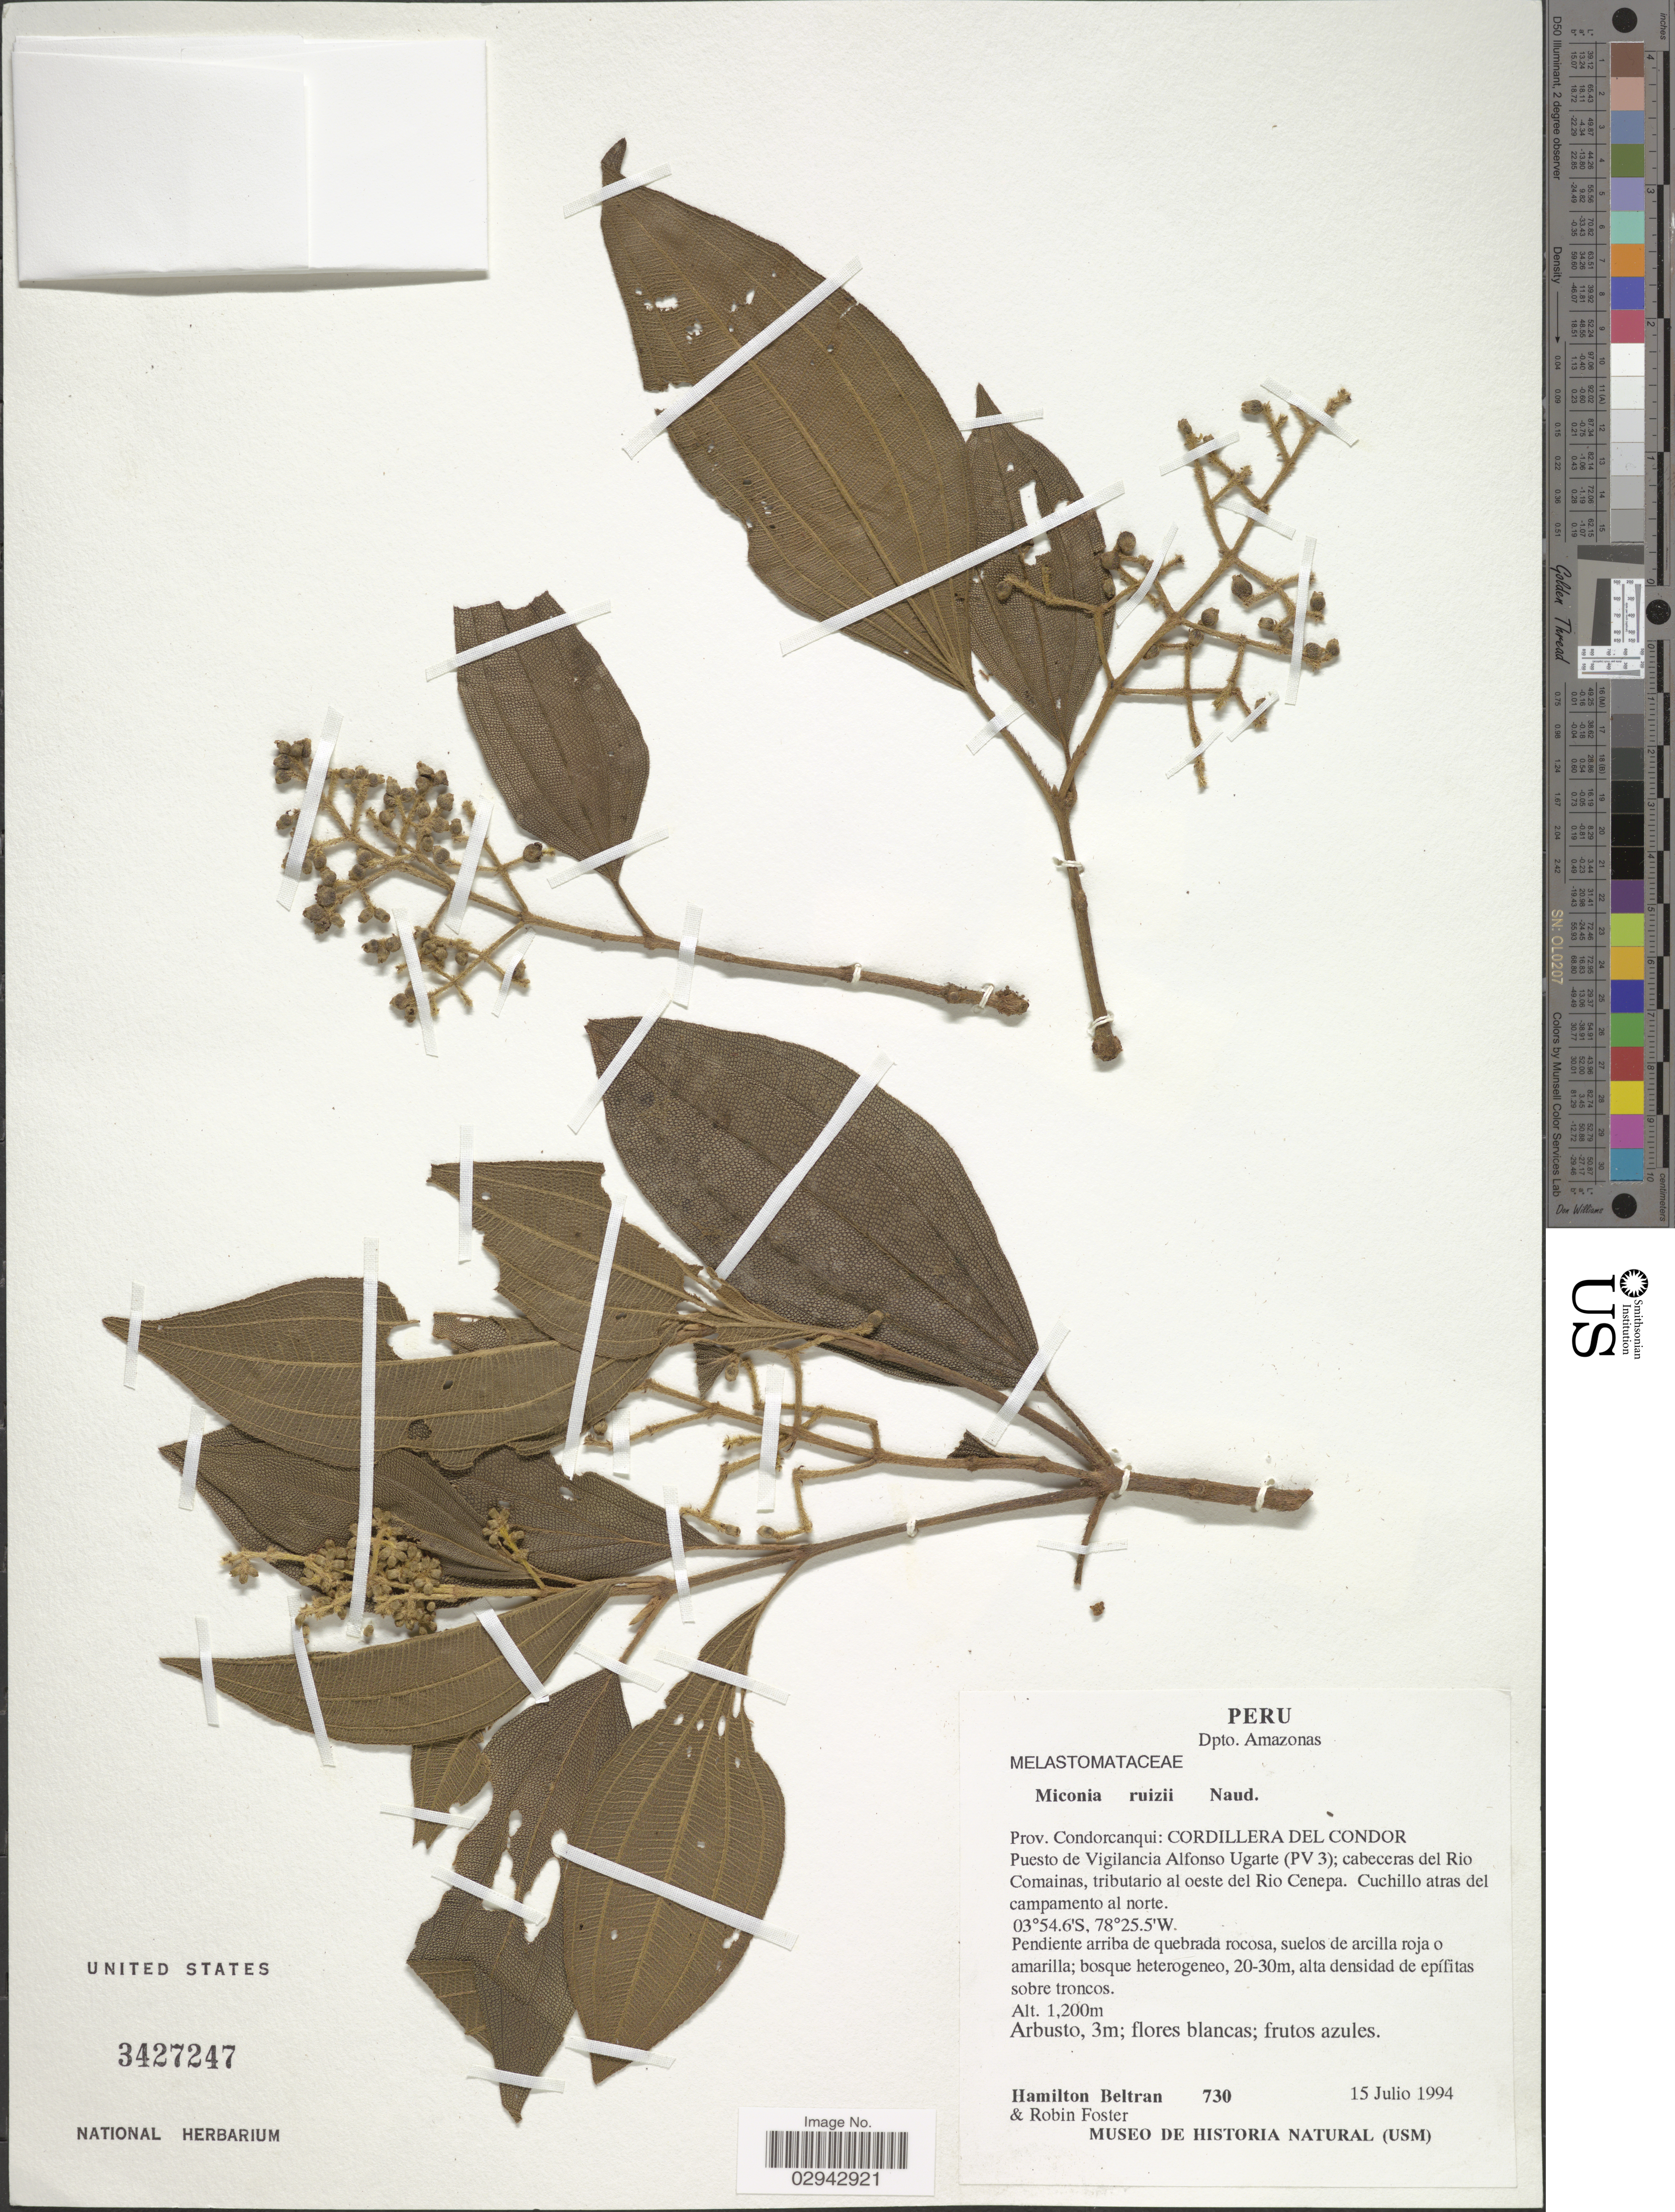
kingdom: Plantae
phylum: Tracheophyta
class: Magnoliopsida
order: Myrtales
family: Melastomataceae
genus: Miconia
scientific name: Miconia ruizii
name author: Naudin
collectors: H. Beltran & R. B. Foster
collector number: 730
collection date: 1994-07-15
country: Peru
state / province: Amazonas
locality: Dpto. Amazonas. Prov. Condorcanqui: Cordillera del Condor. Puesto de Vigilancia Alfonso Ugarte (PV 3); cabeceras del Rio Comainas, tributario al oeste del Rio Cenepa. Cuchillo atras del campamento al norte.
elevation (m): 1200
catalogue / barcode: US 3427247